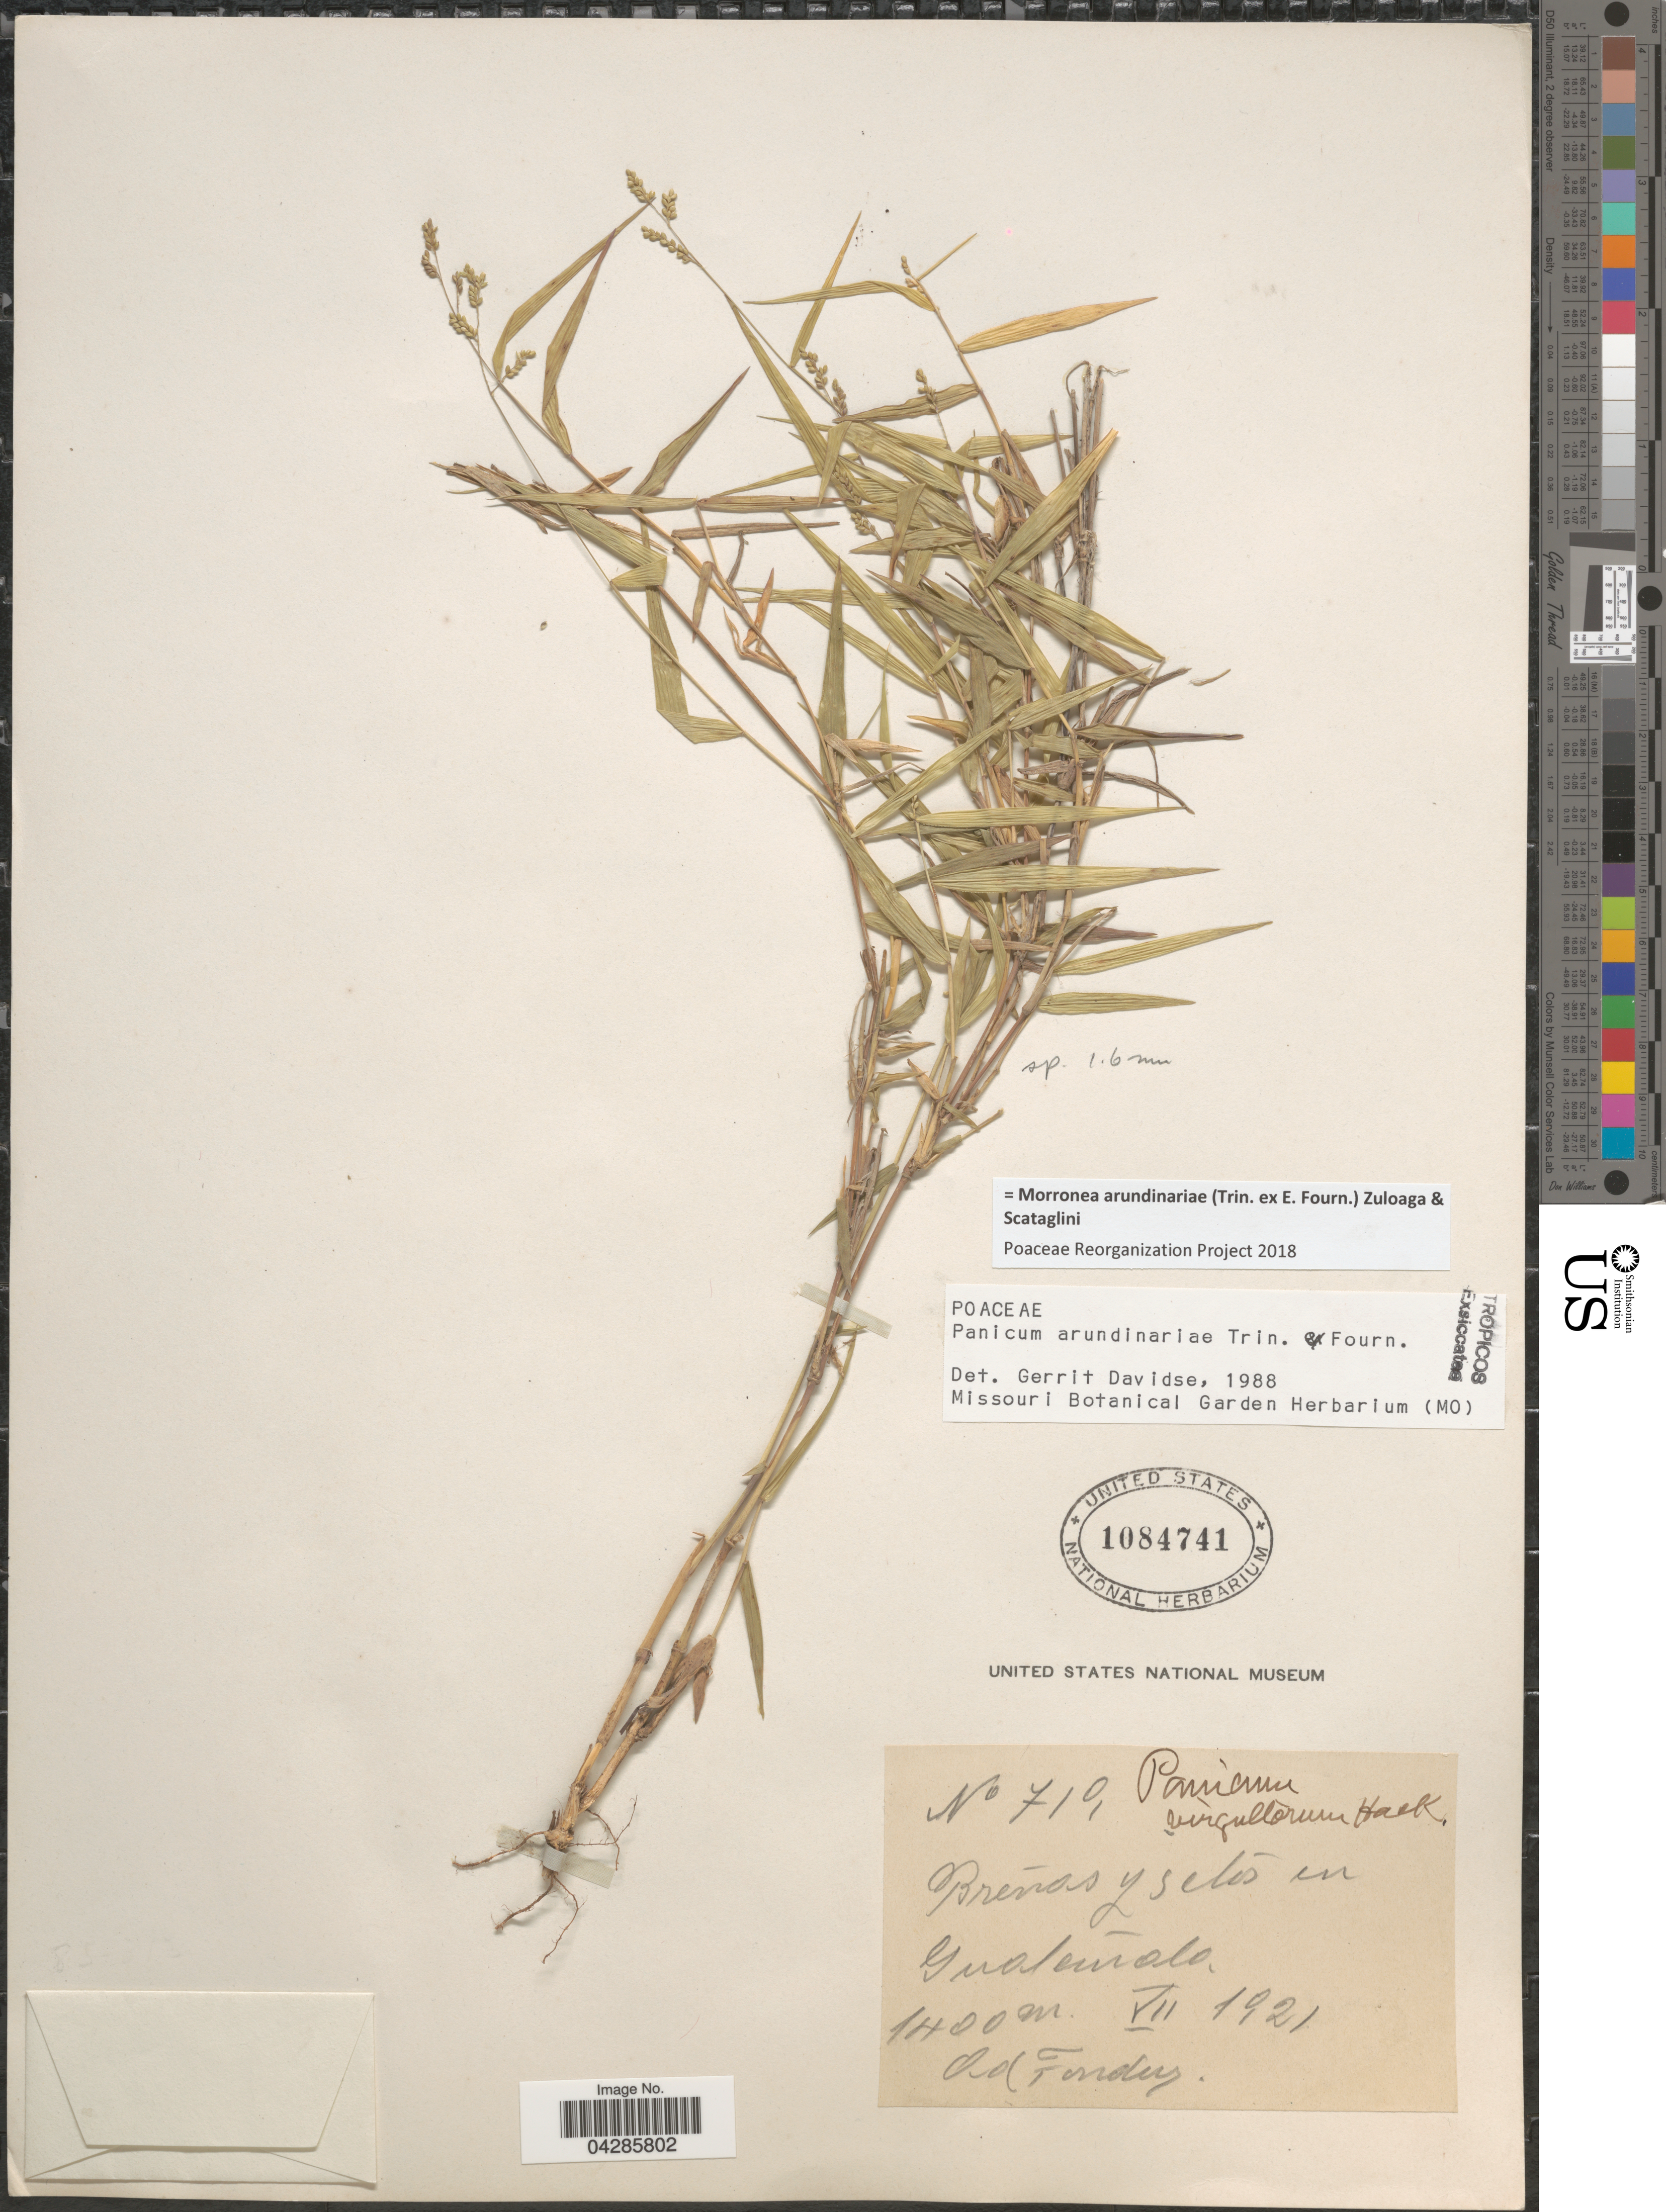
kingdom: Plantae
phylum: Tracheophyta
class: Liliopsida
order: Poales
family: Poaceae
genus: Morronea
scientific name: Morronea arundinariae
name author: (Trin. ex E. Fourn.) Zuloaga & Scataglini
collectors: A. Tonduz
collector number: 710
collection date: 1921-07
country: Guatemala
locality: Breñas y setos en Guatemala.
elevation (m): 1400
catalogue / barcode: US 1084741